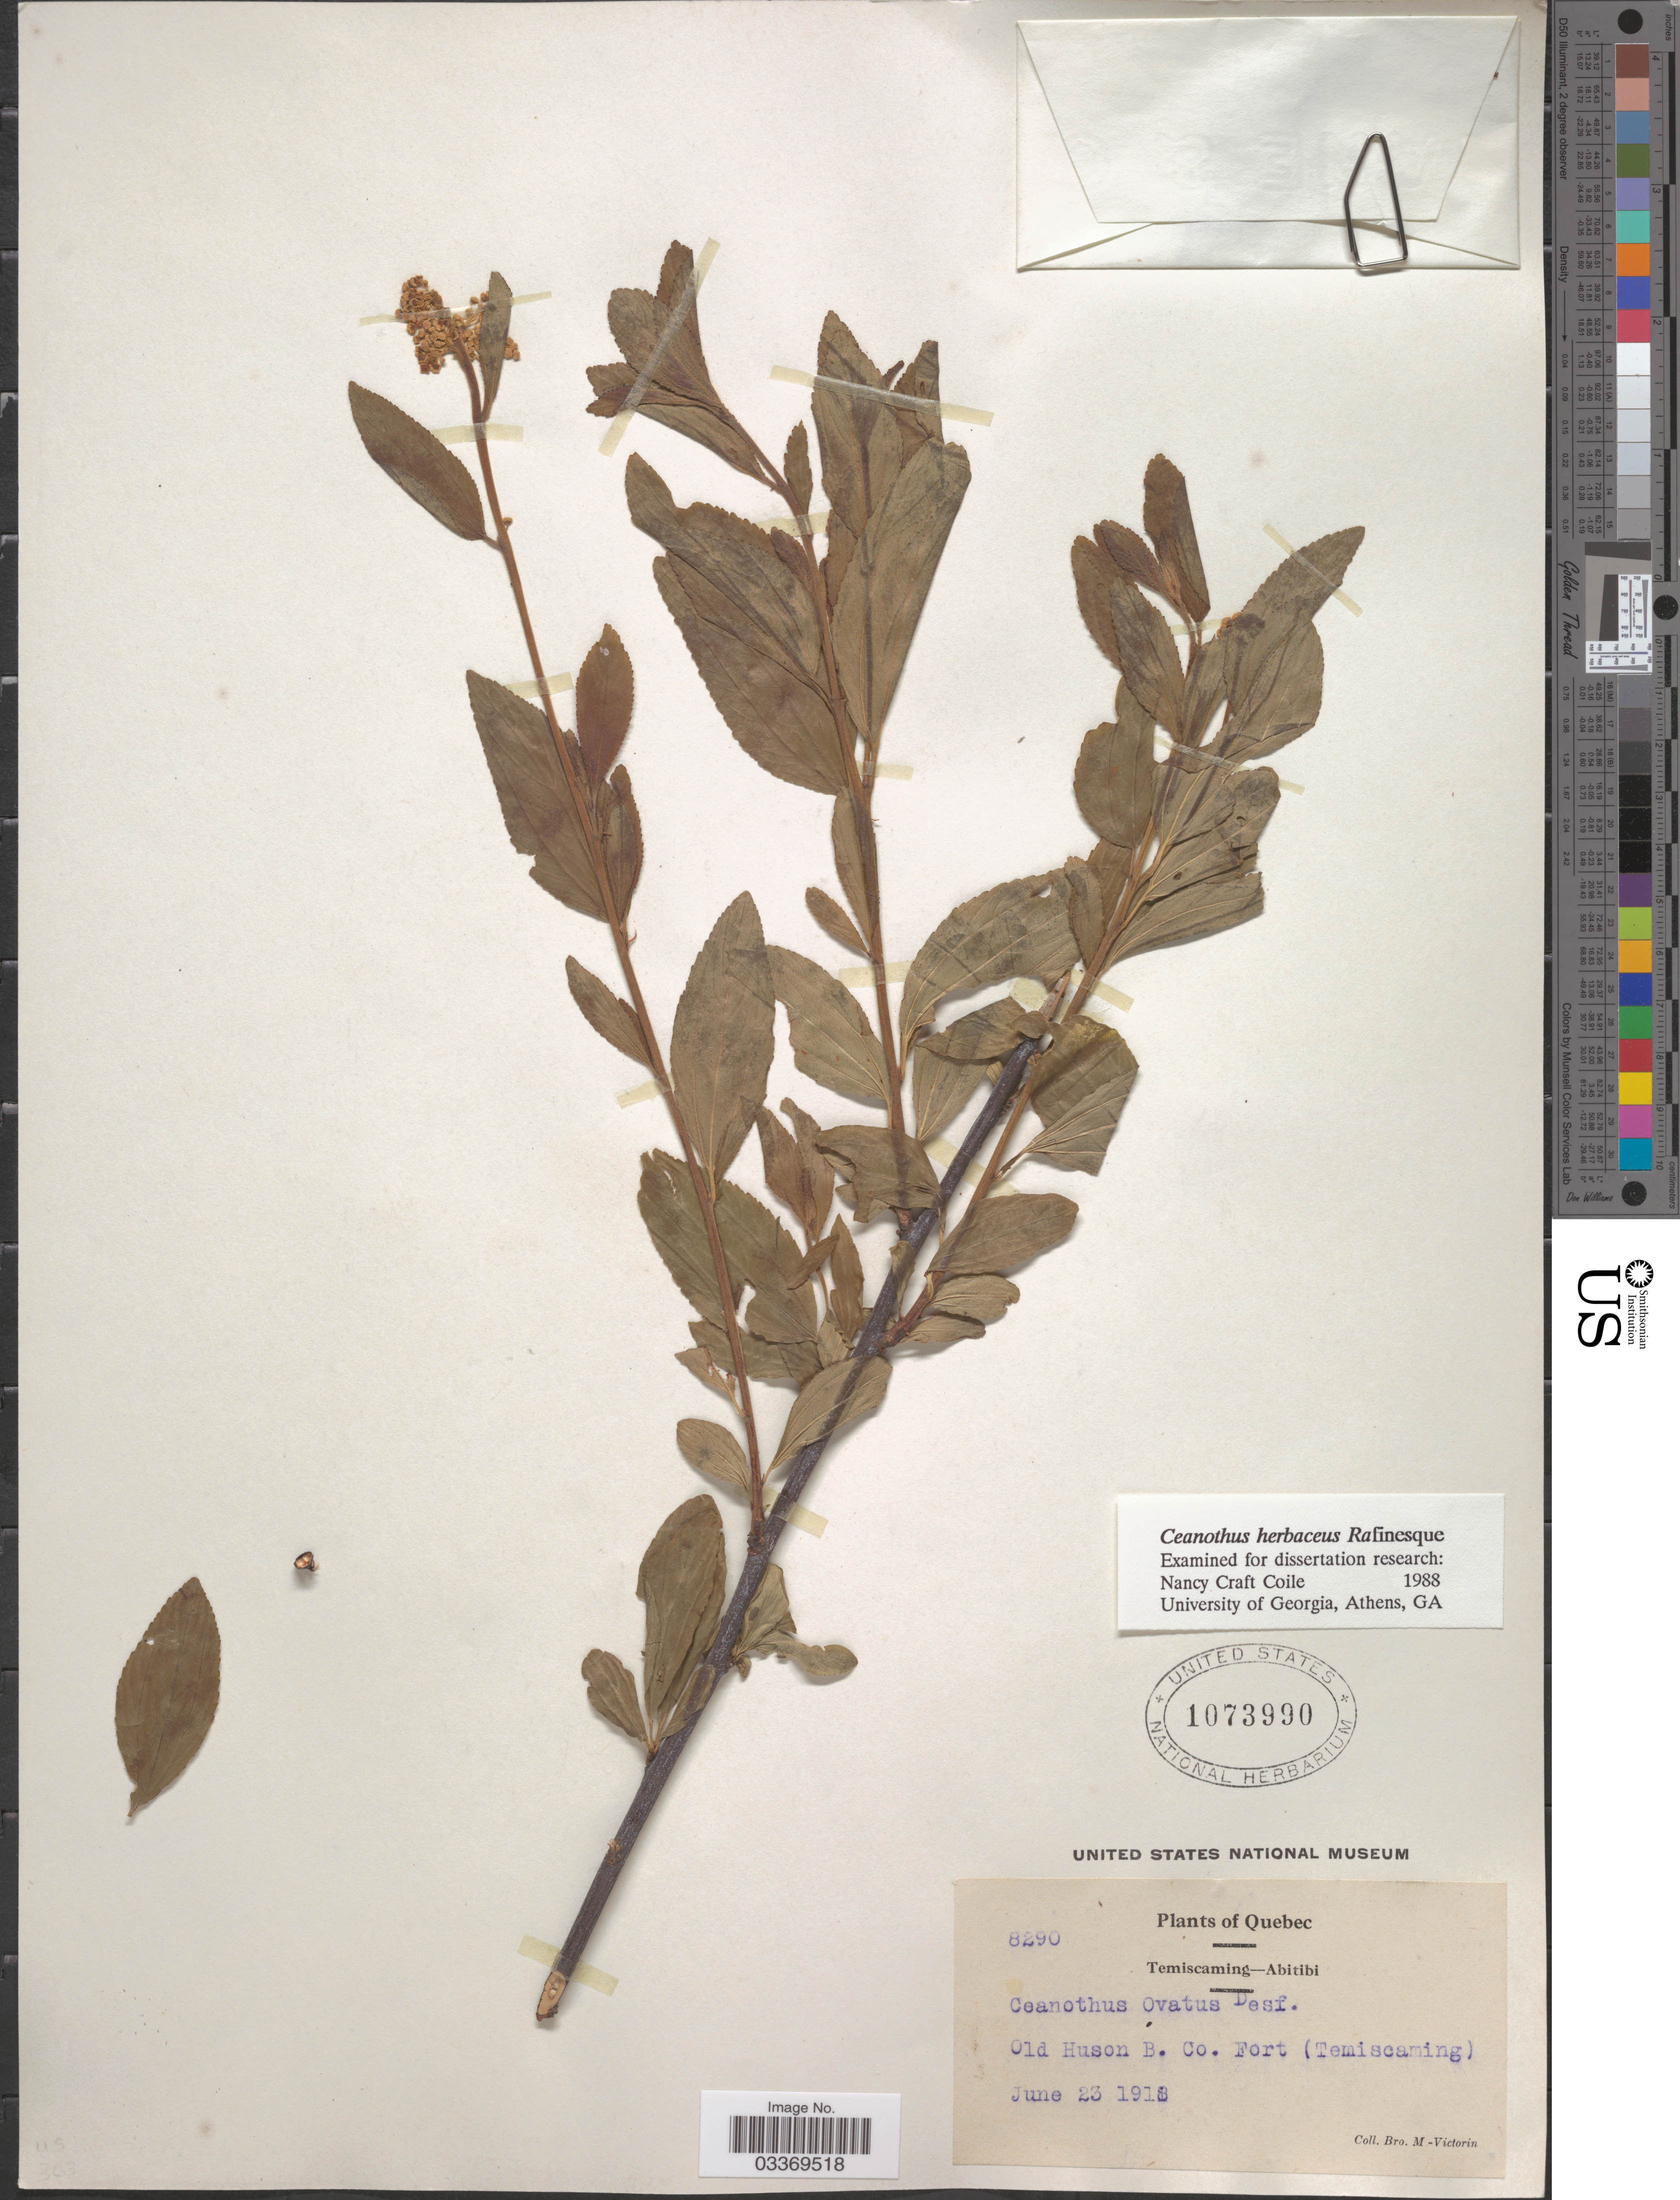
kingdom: Plantae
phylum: Tracheophyta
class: Magnoliopsida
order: Rosales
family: Rhamnaceae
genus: Ceanothus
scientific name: Ceanothus ovatus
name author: Desf.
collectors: Fr. Marie-Victorin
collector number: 8290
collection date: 1918-06-23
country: Canada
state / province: Quebec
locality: Temiscaming - Abitibi. Old Hudson B. Co. Fort (Temiscaming).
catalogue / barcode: US 1073990